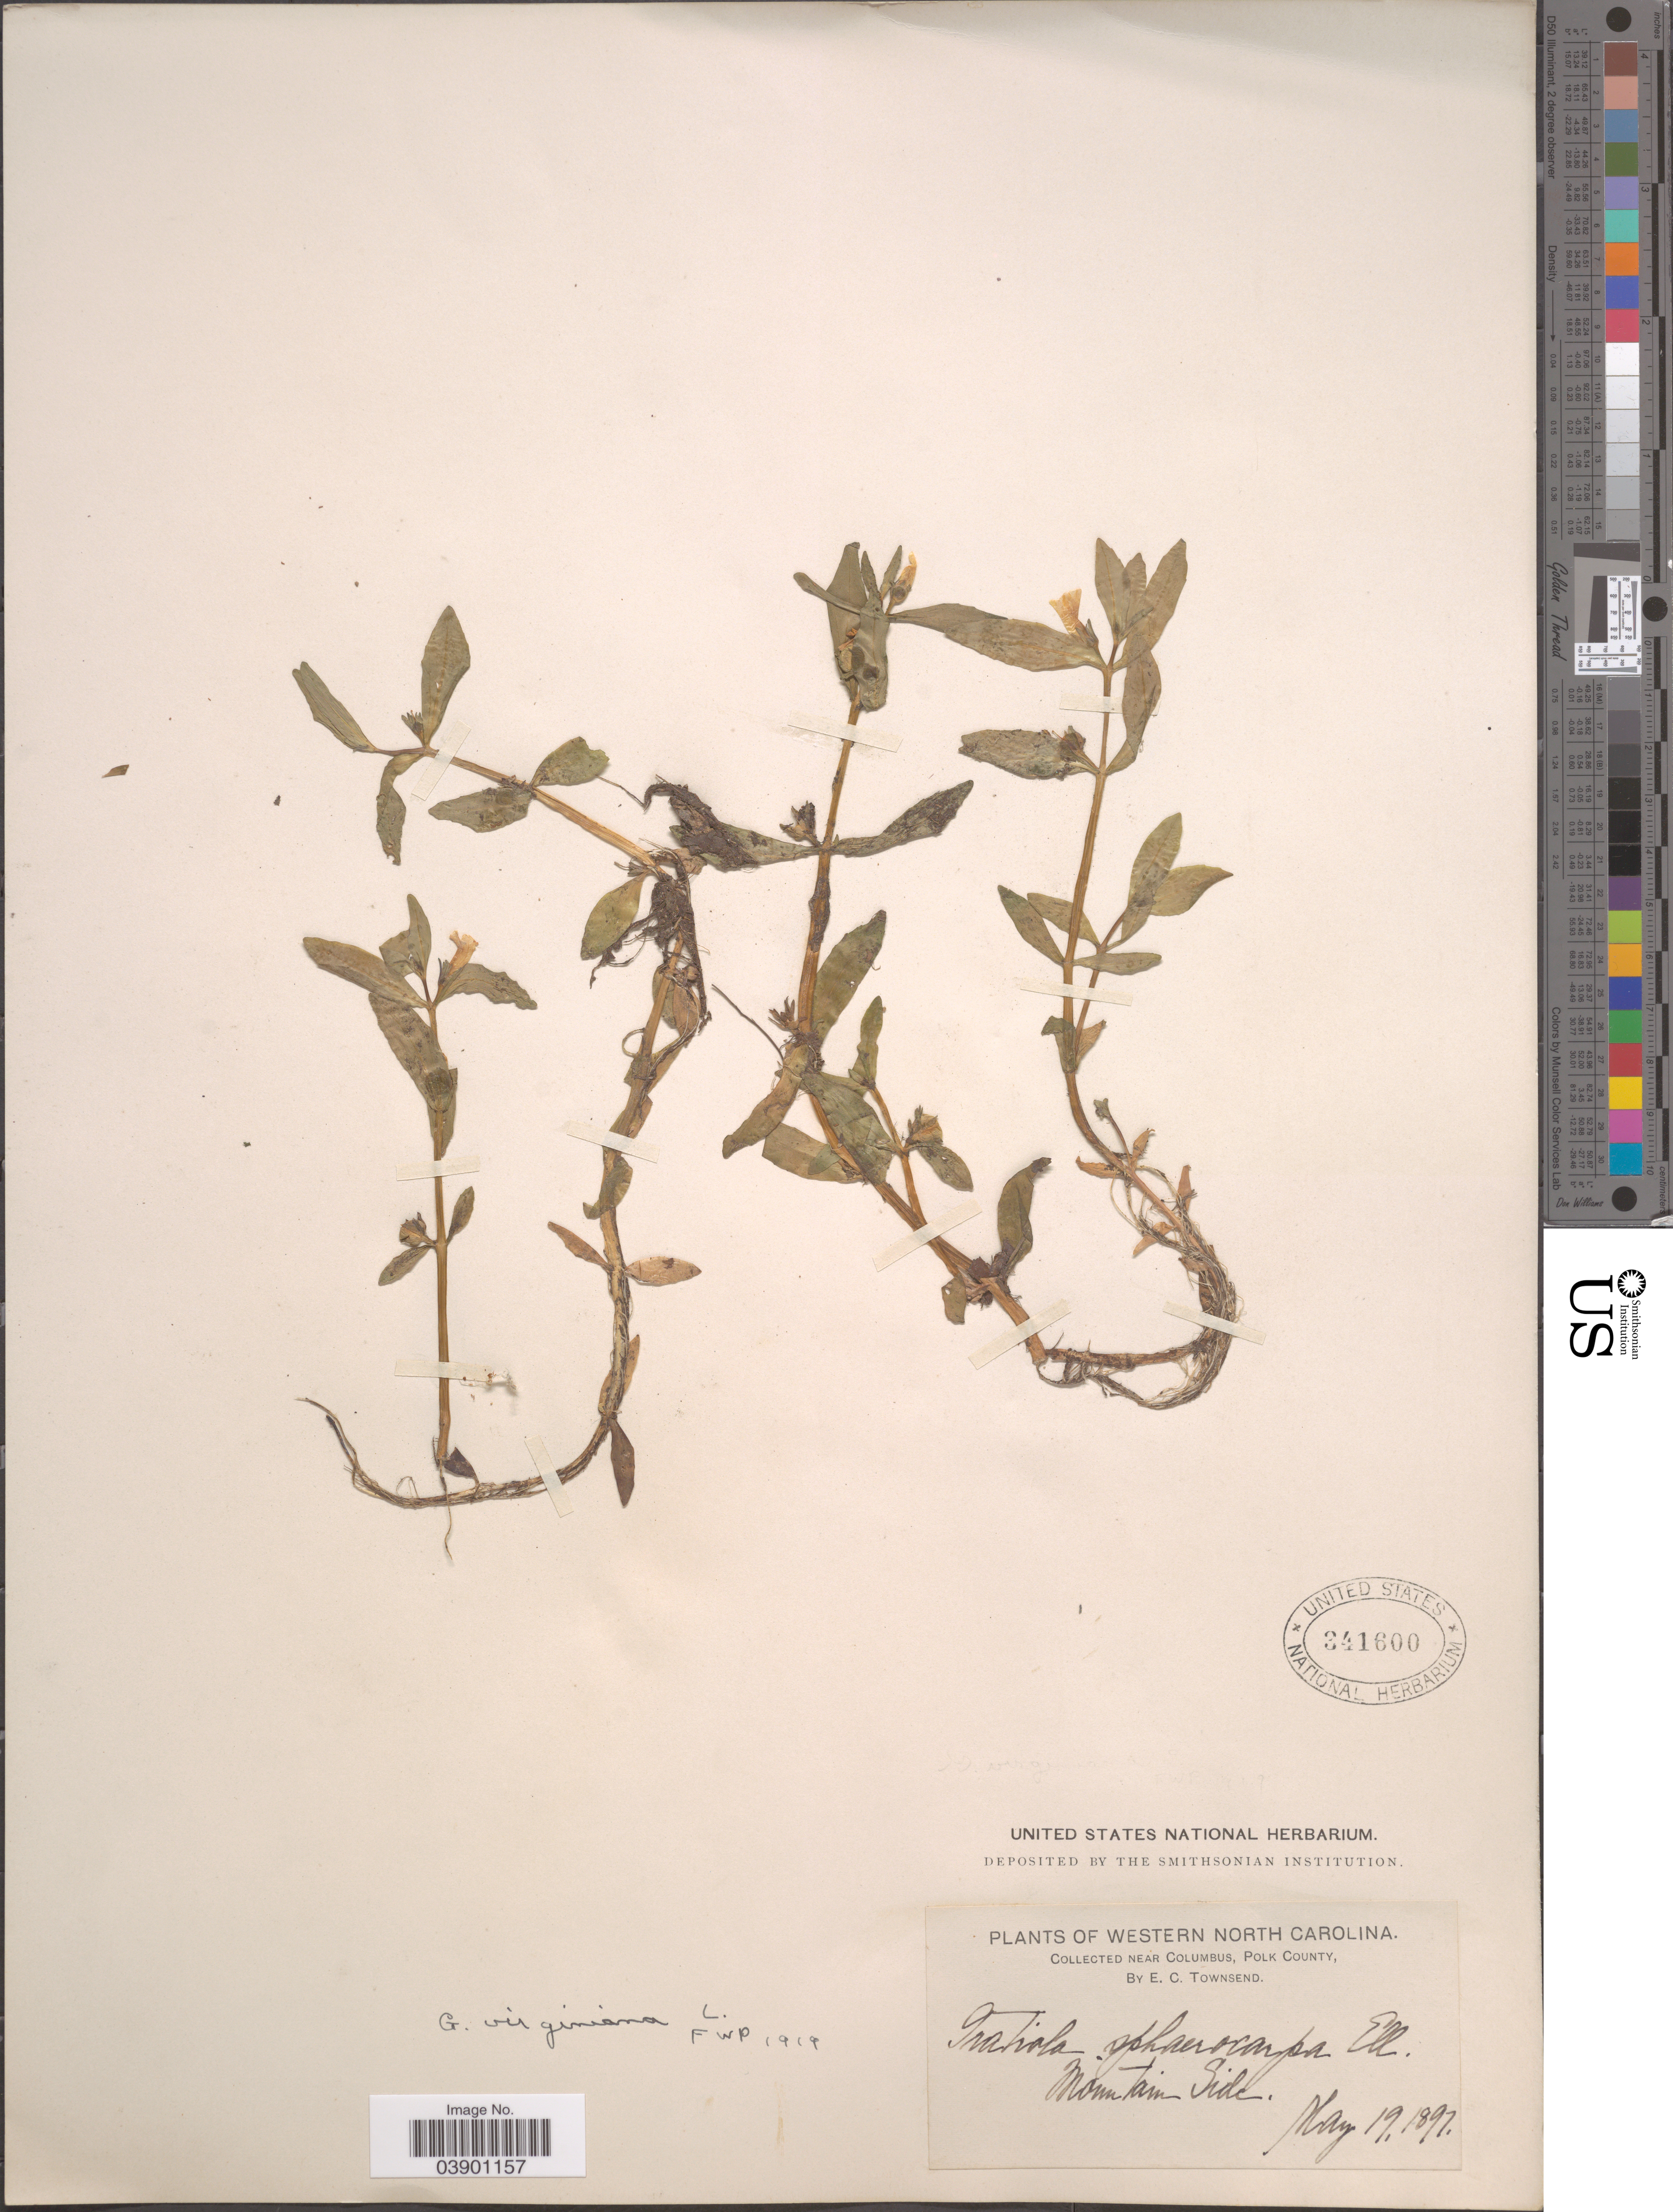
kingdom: Plantae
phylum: Tracheophyta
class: Magnoliopsida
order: Lamiales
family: Plantaginaceae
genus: Gratiola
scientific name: Gratiola virginiana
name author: L.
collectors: E. C. Townsend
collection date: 1897-05-19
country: United States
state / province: North Carolina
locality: Western North Carolina. Near Columbus, Polk County. Mountain side.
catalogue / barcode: US 341600